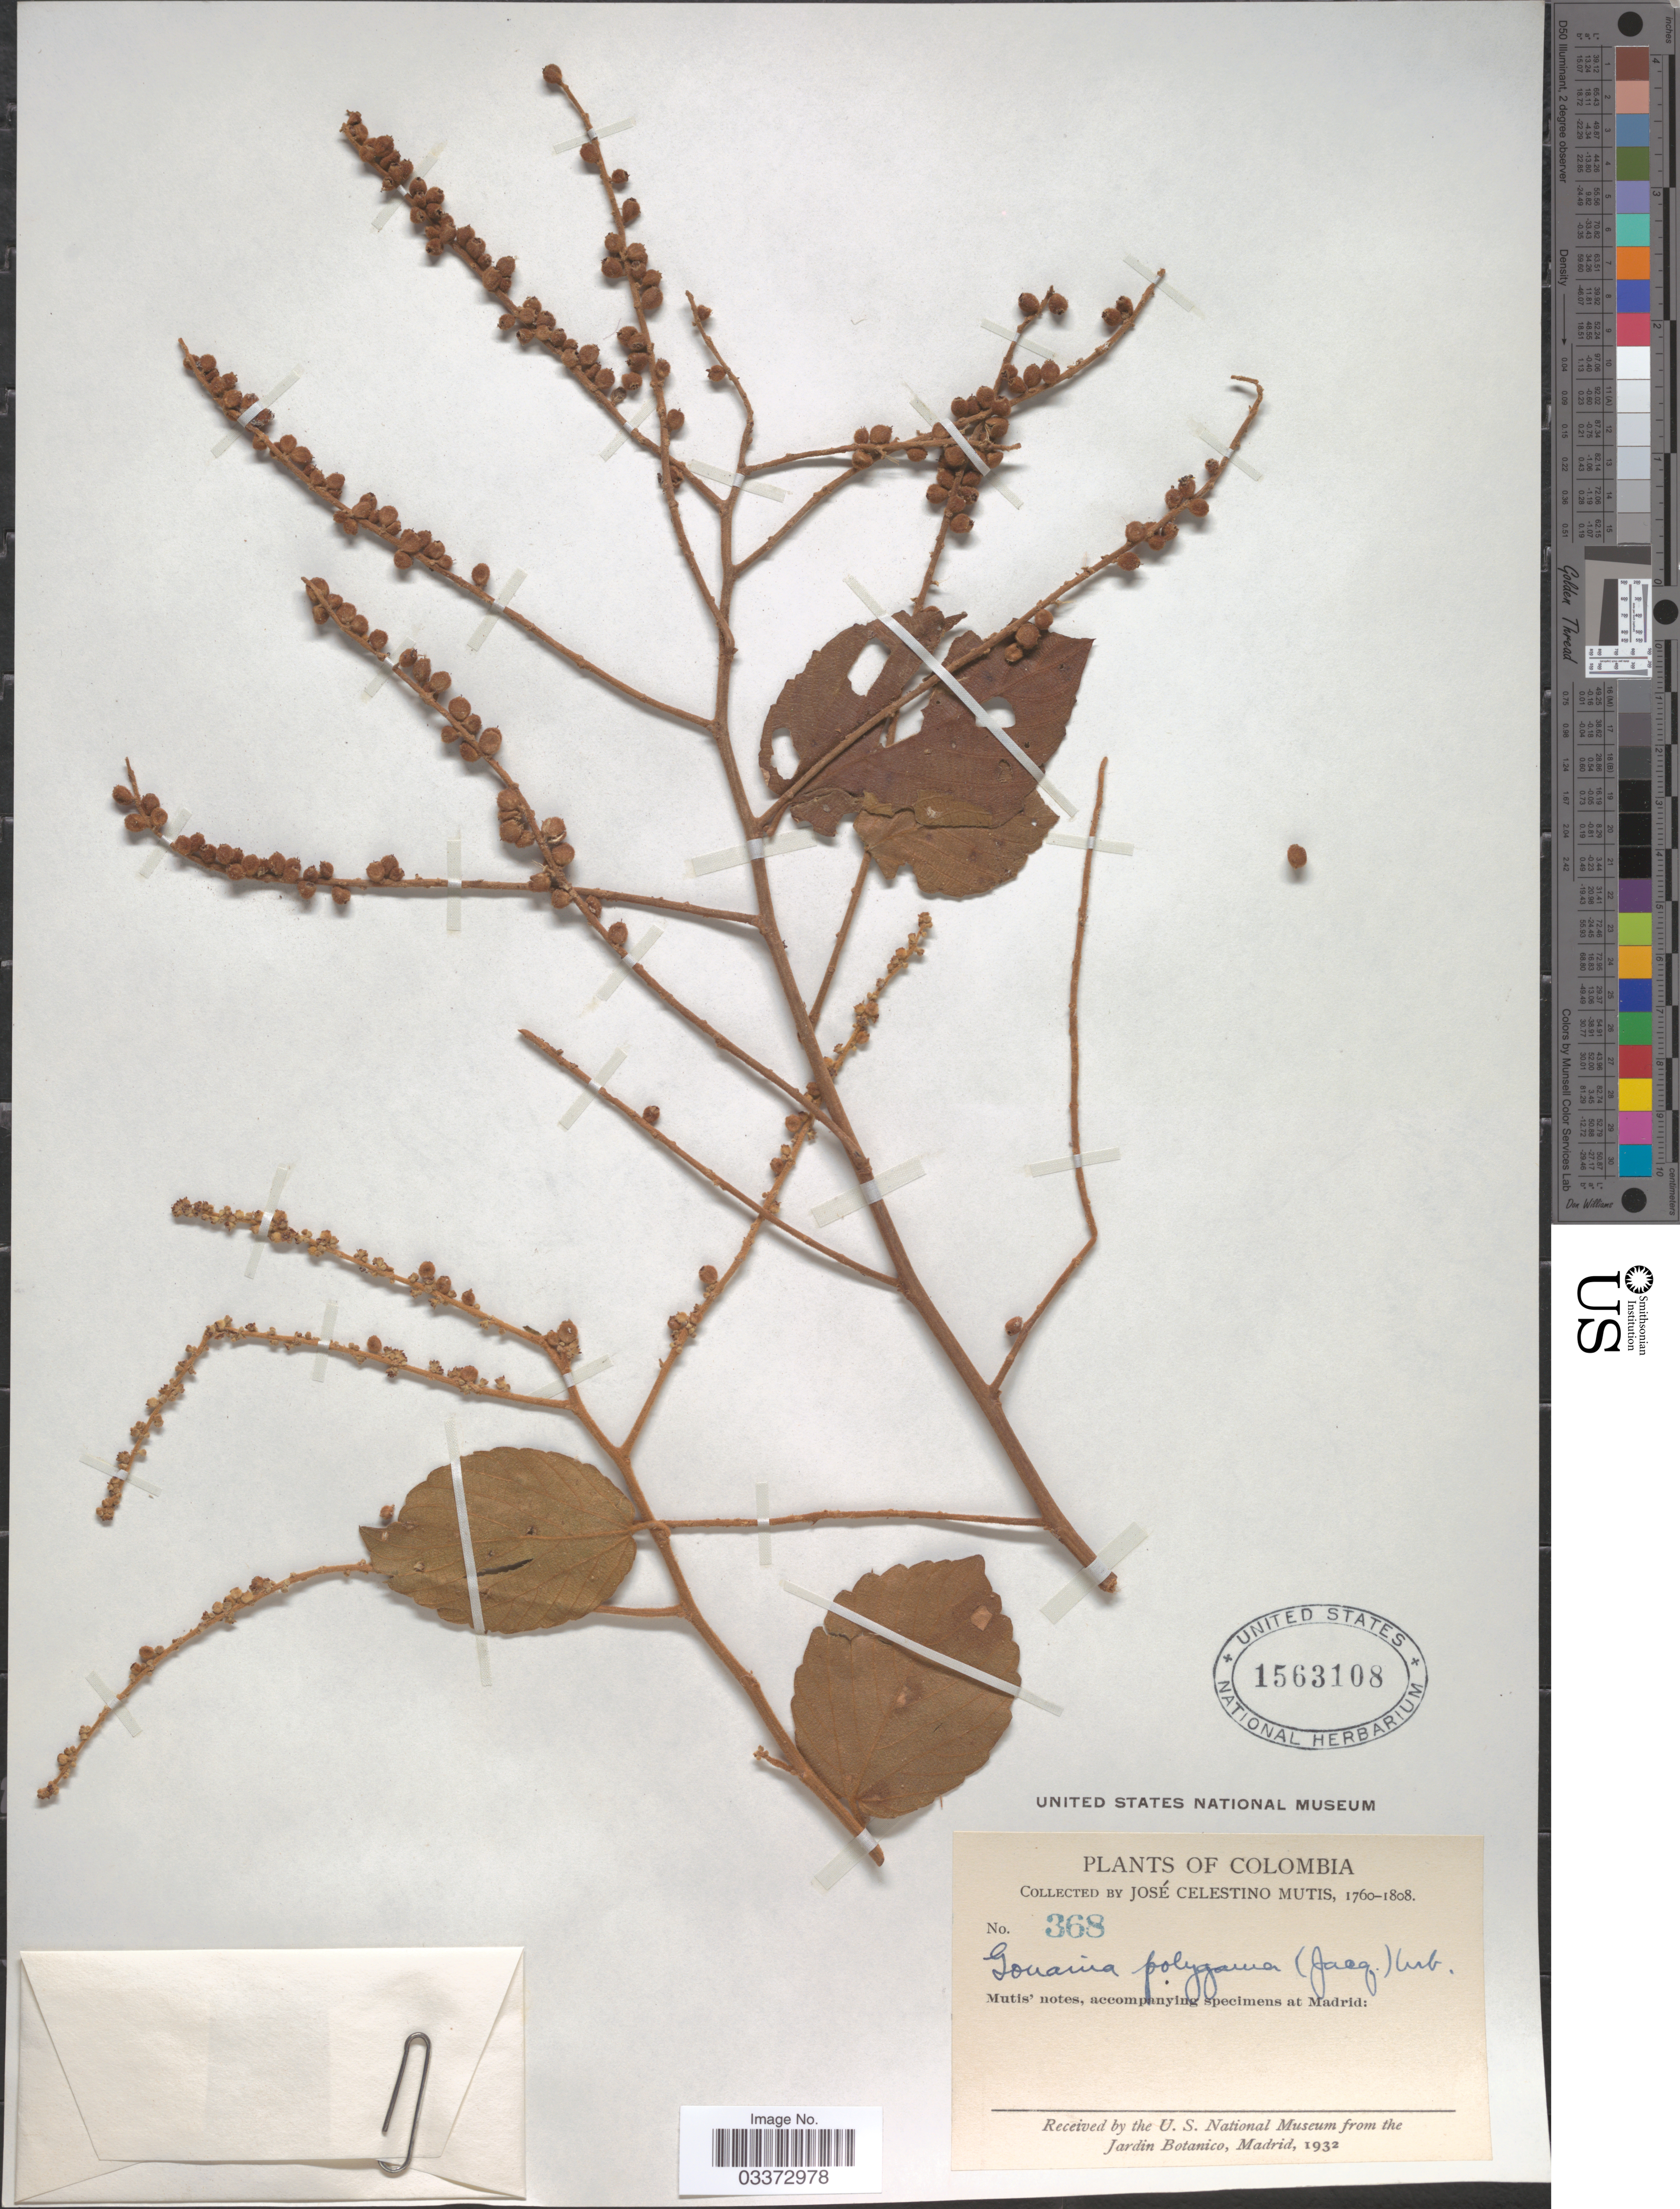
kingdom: Plantae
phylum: Tracheophyta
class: Magnoliopsida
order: Rosales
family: Rhamnaceae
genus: Gouania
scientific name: Gouania polygama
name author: (Jacq.) Urb.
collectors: J. C. B. Mutis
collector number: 368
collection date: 1760/1808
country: Colombia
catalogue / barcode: US 1563108